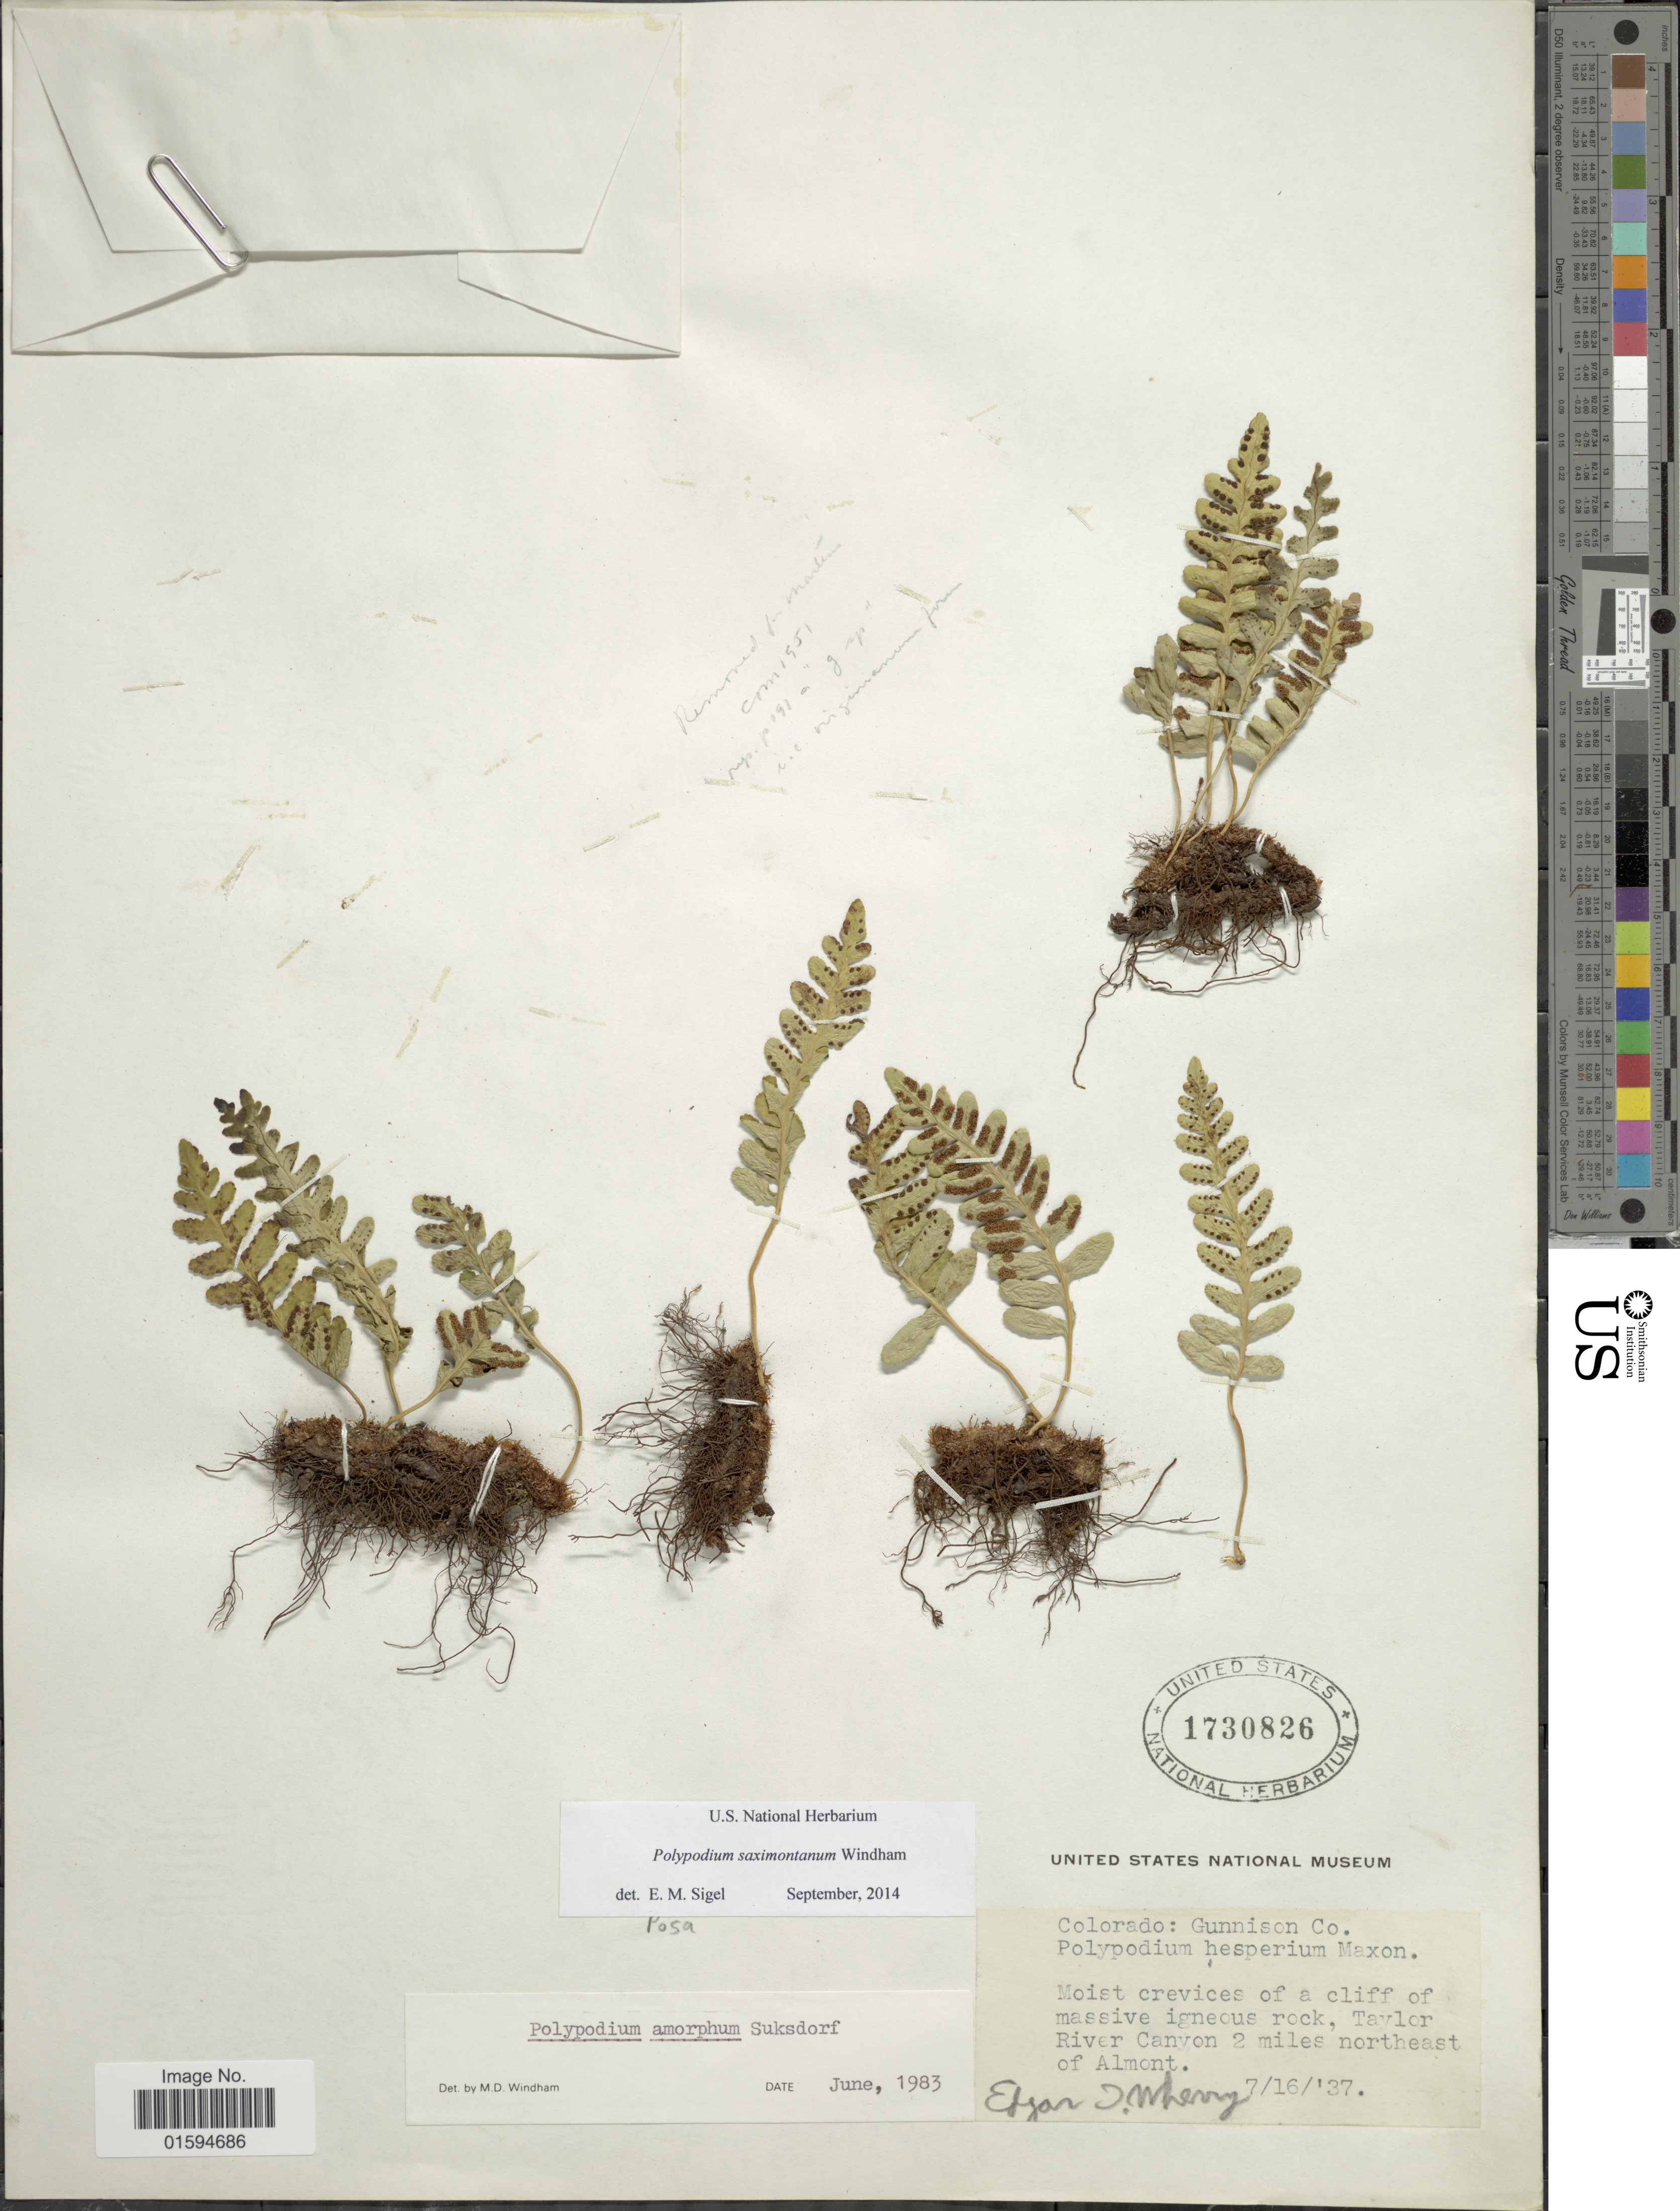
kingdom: Plantae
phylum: Tracheophyta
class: Polypodiopsida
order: Polypodiales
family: Polypodiaceae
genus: Polypodium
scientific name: Polypodium saximontanum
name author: Windham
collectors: E. Wherry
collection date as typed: Transcribed d/m/y: 16/7/37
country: United States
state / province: Colorado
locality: Colorada, Gunnison Co. Taylor river Canyon 2miles Northeast of Almont.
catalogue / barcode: US 1730826